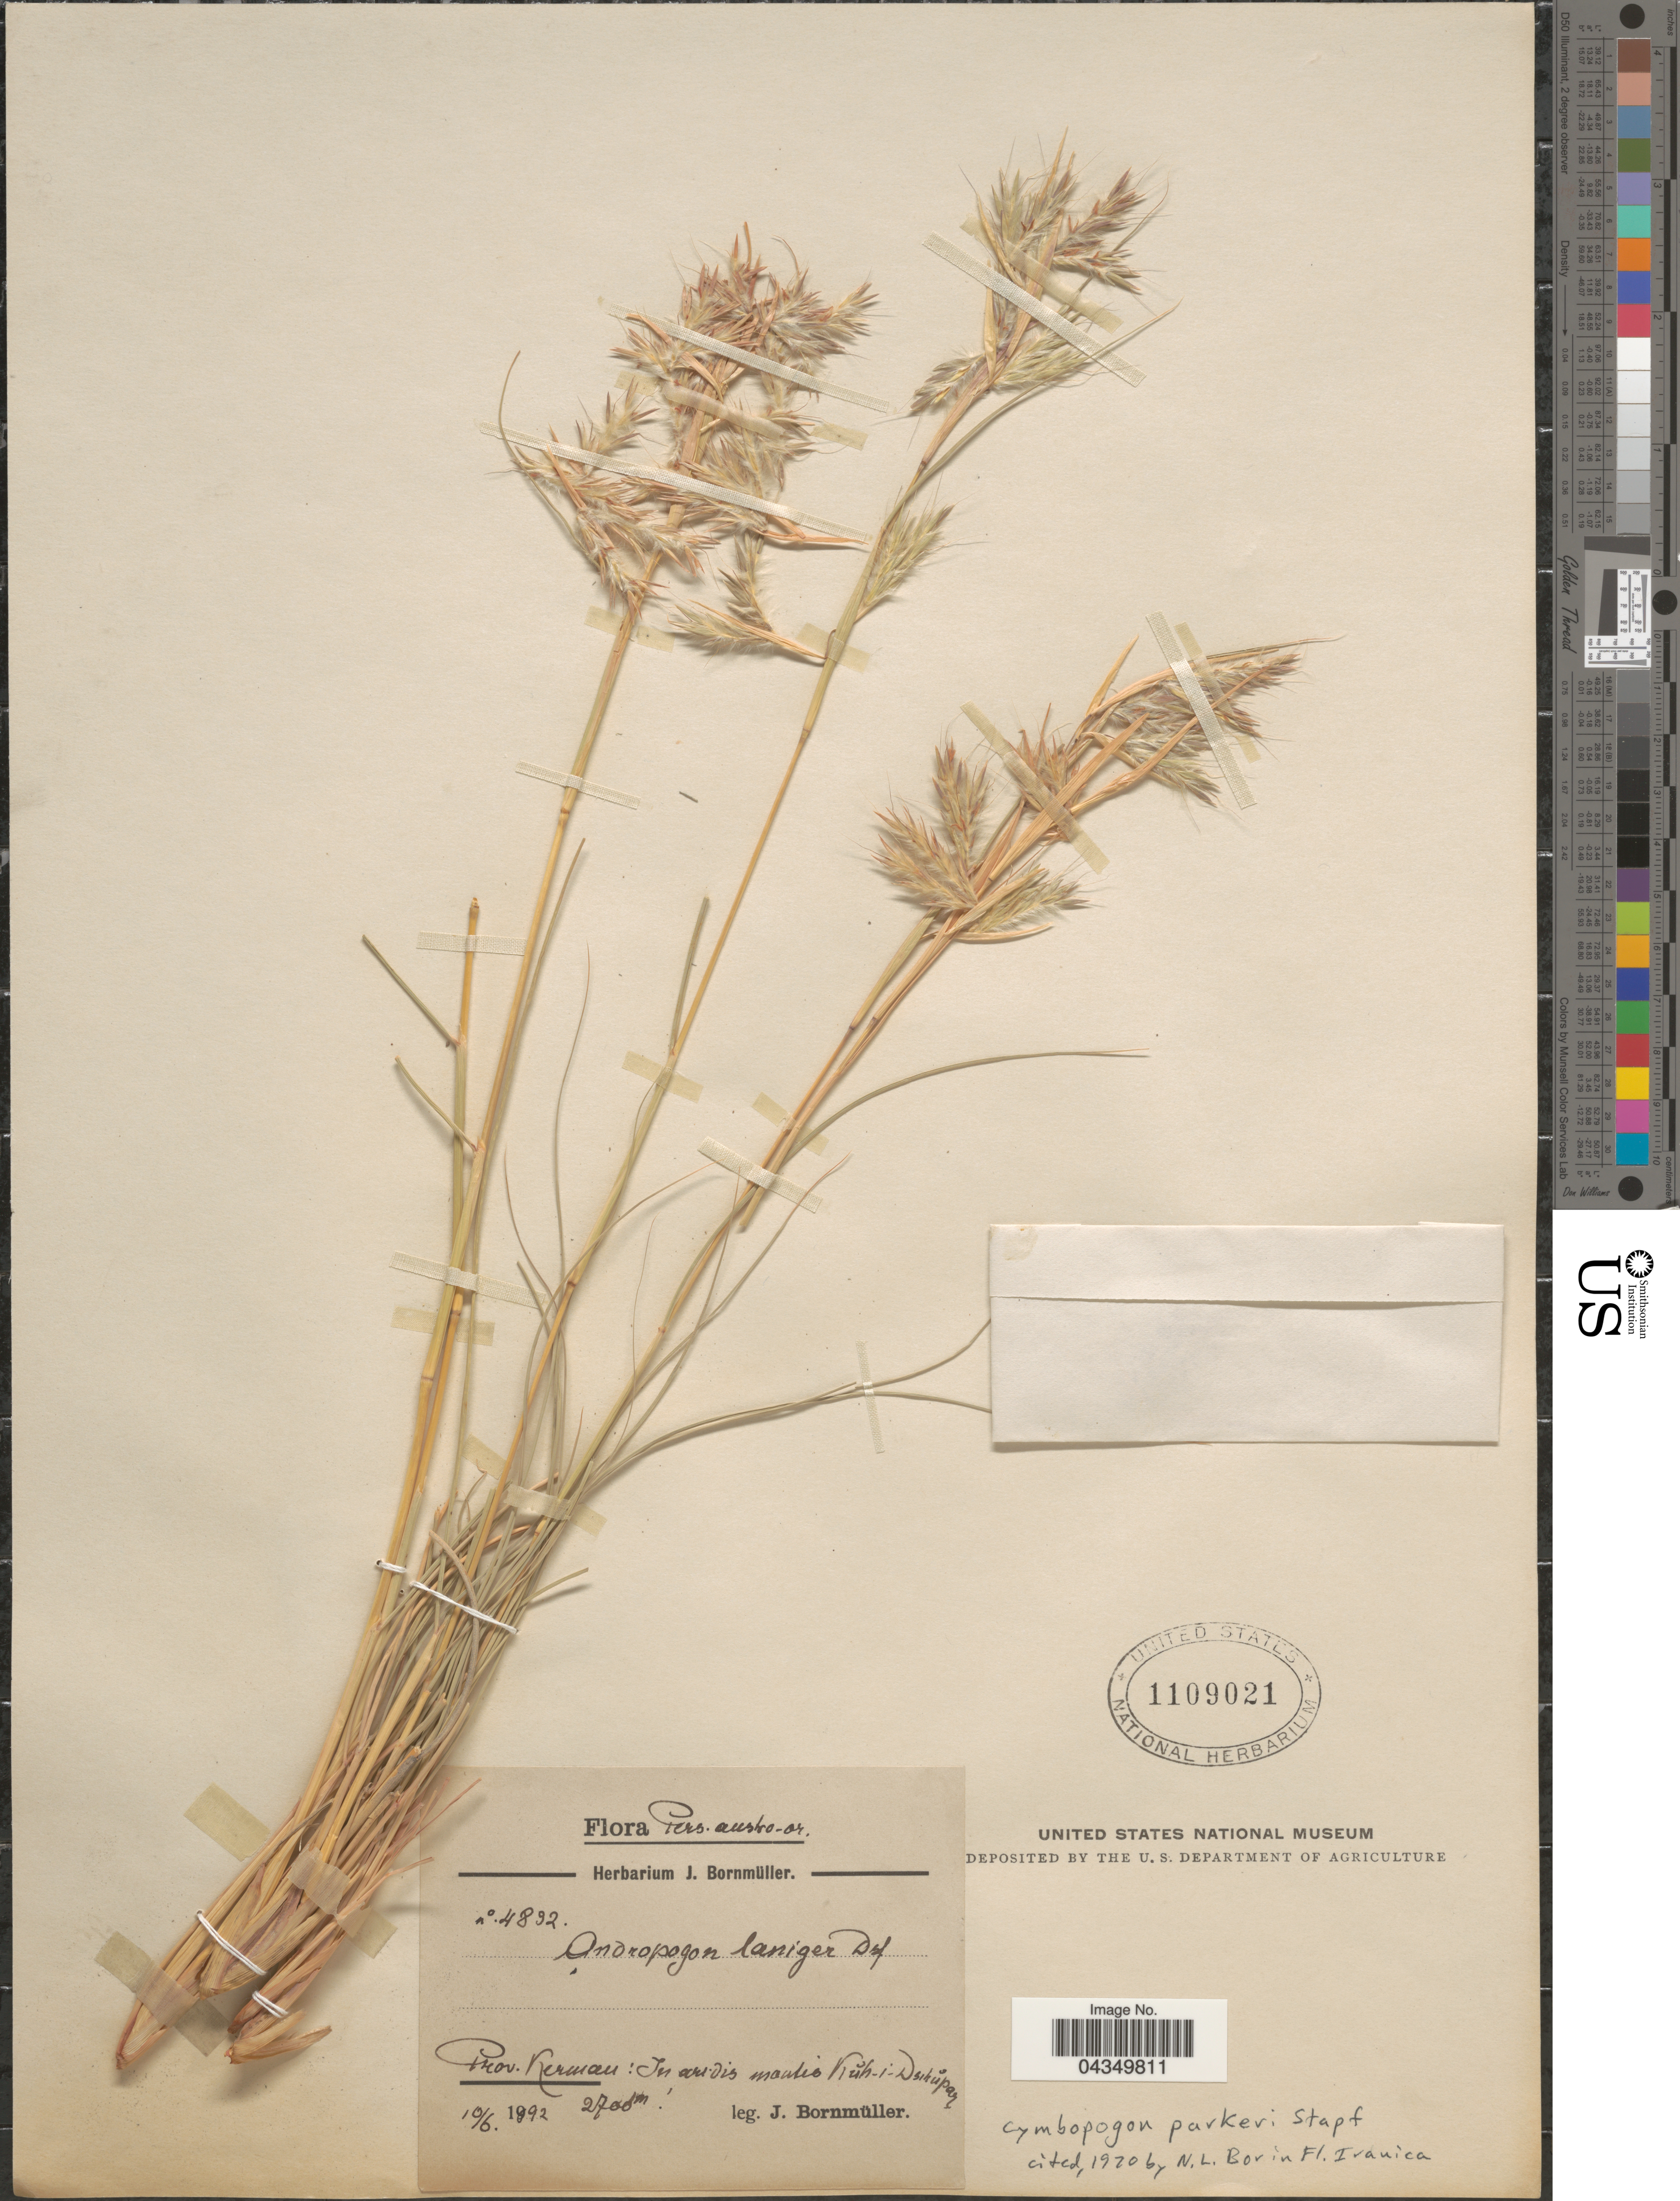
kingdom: Plantae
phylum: Tracheophyta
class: Liliopsida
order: Poales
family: Poaceae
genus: Cymbopogon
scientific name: Cymbopogon commutatus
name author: (Steud.) Stapf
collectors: J. Bornmüller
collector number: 4832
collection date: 1892-06-10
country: Iran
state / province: Kerman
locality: Pers. austro-or. In aridis montis Kuh-i-Dschupar.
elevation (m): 2700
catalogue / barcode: US 1109021